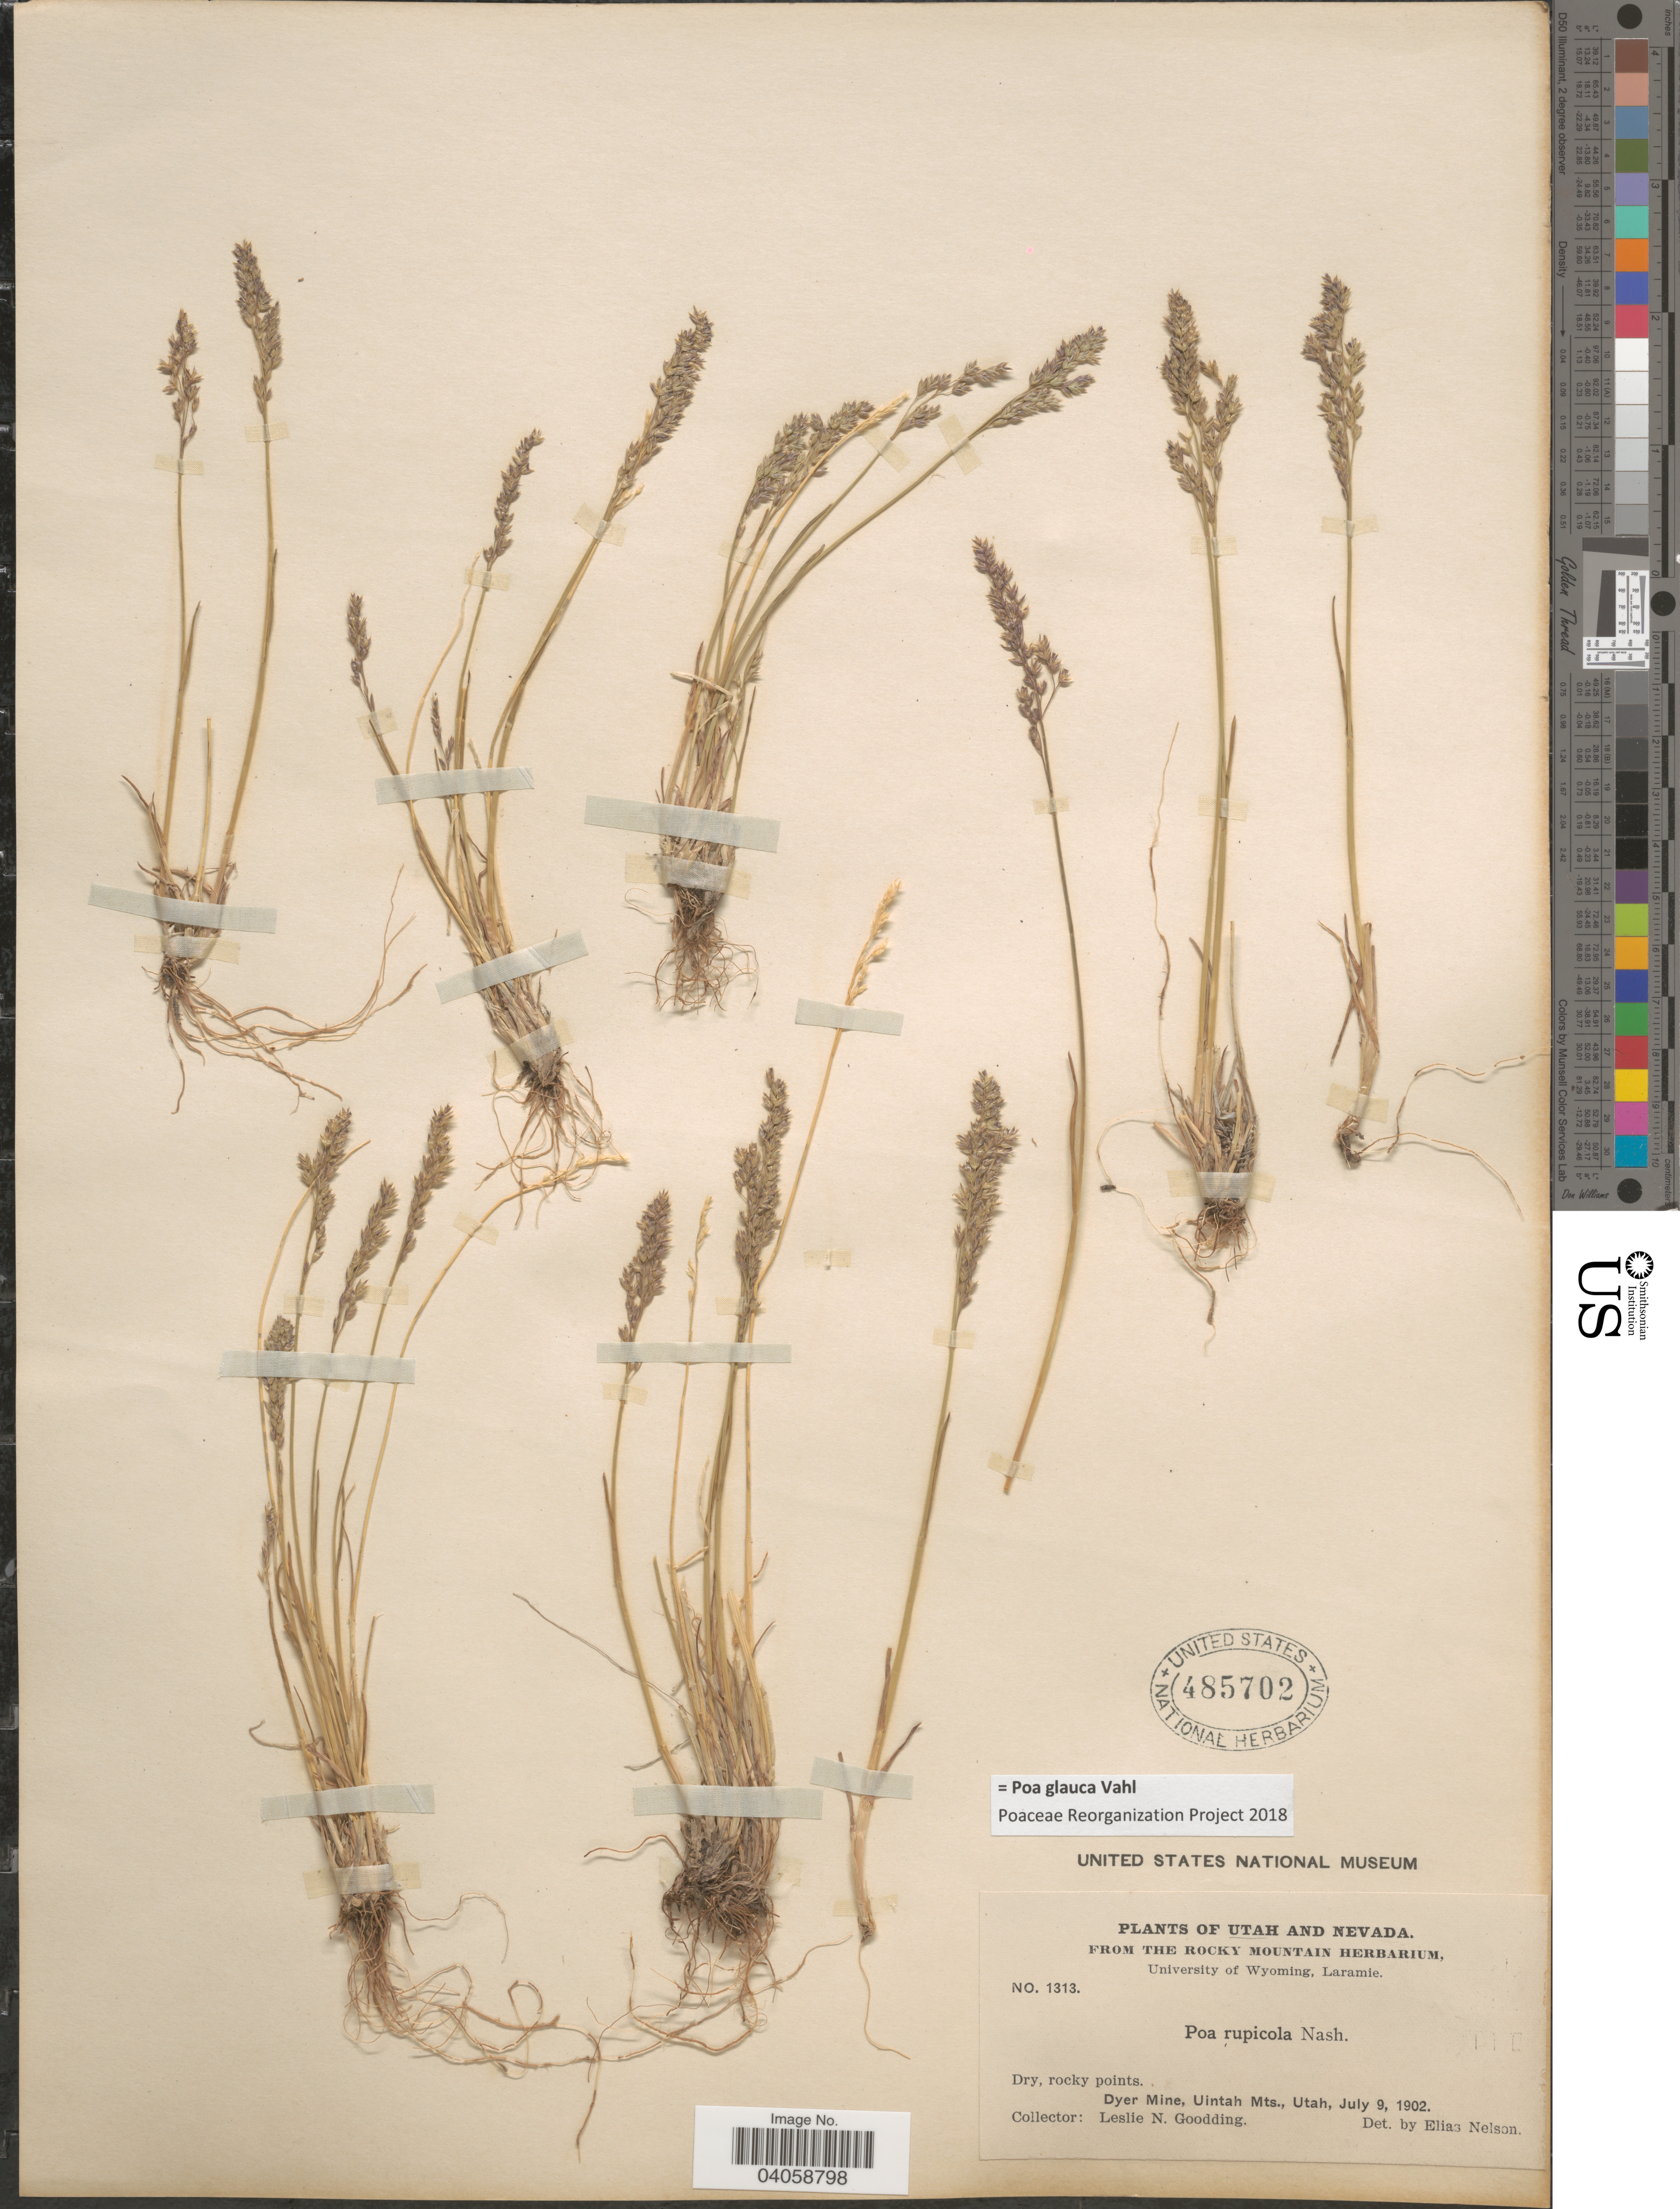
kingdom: Plantae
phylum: Tracheophyta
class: Liliopsida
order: Poales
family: Poaceae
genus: Poa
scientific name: Poa glauca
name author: Vahl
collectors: L. N. Goodding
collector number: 1313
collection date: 1902-07-09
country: United States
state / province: Utah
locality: Dyer Mine, Uintah Mts.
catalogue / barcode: US 485702